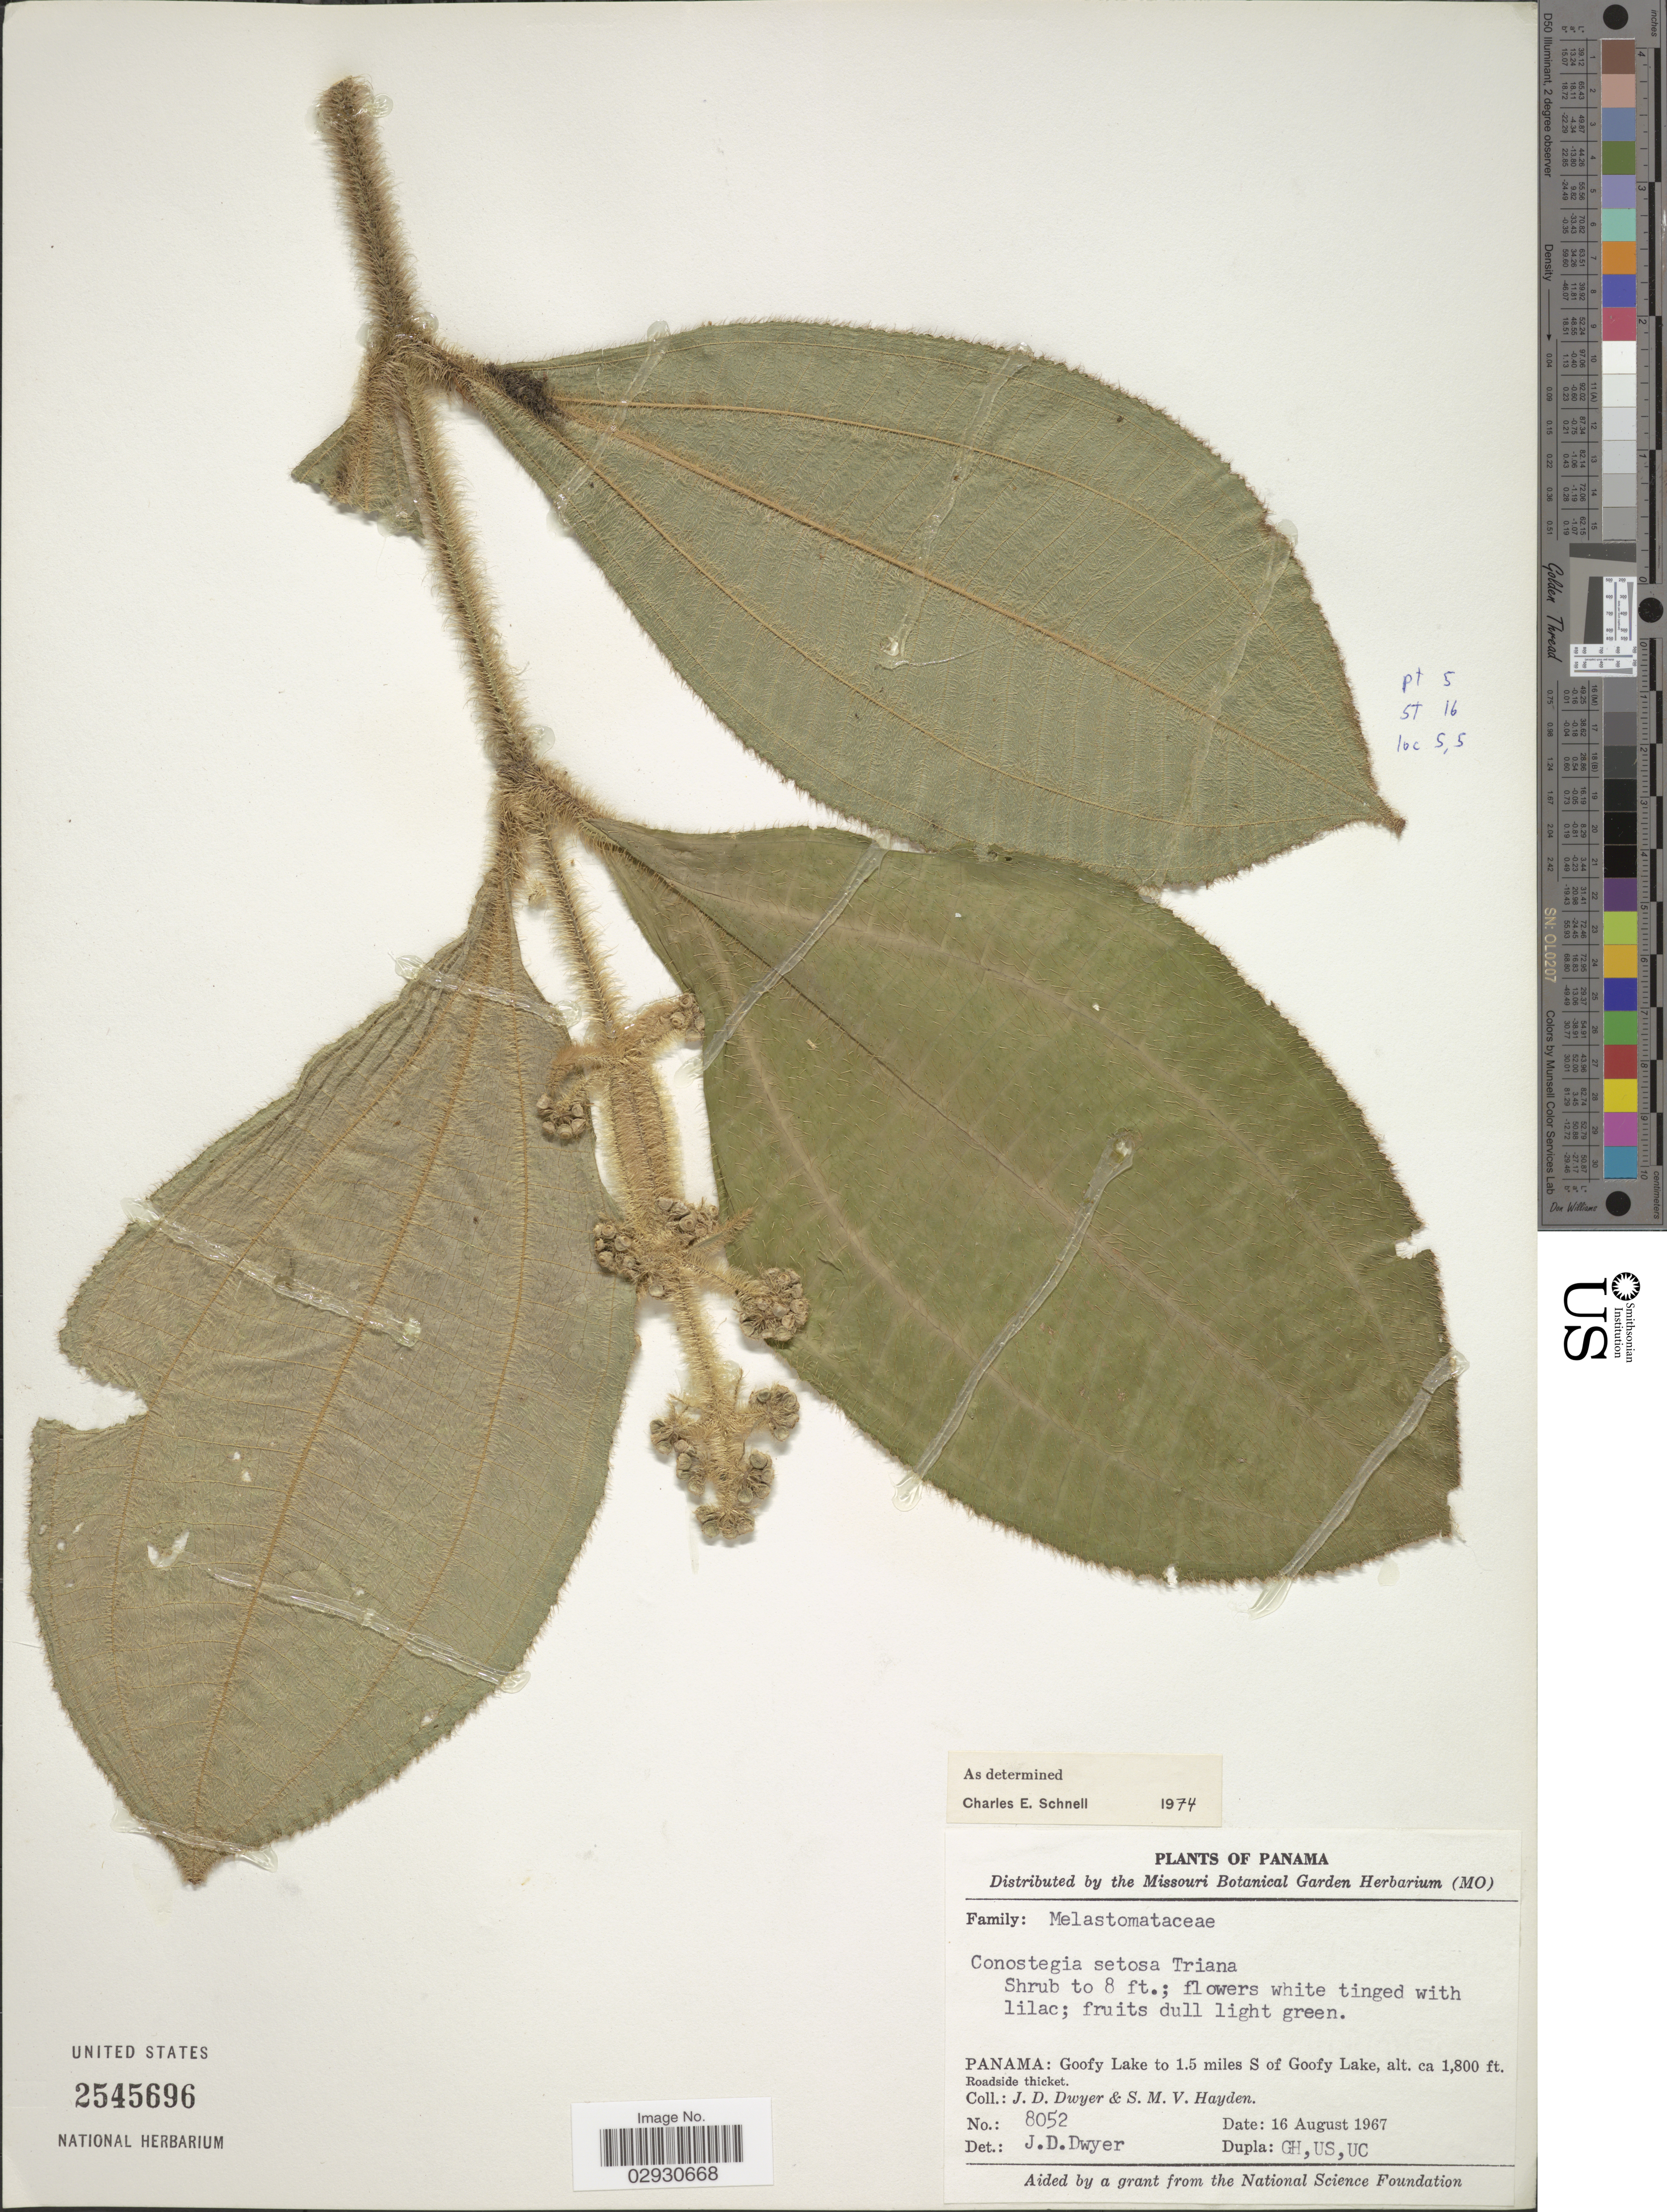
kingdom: Plantae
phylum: Tracheophyta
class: Magnoliopsida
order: Myrtales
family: Melastomataceae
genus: Conostegia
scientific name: Conostegia setosa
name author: Triana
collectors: J. D. Dwyer & S. M. Hayden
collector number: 8052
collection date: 1967-08-16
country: Panama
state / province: Panamá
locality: Goofy Lake to 1.5 miles S of Goffy Lake. Roadside thicket.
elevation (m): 549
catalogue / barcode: US 2545696